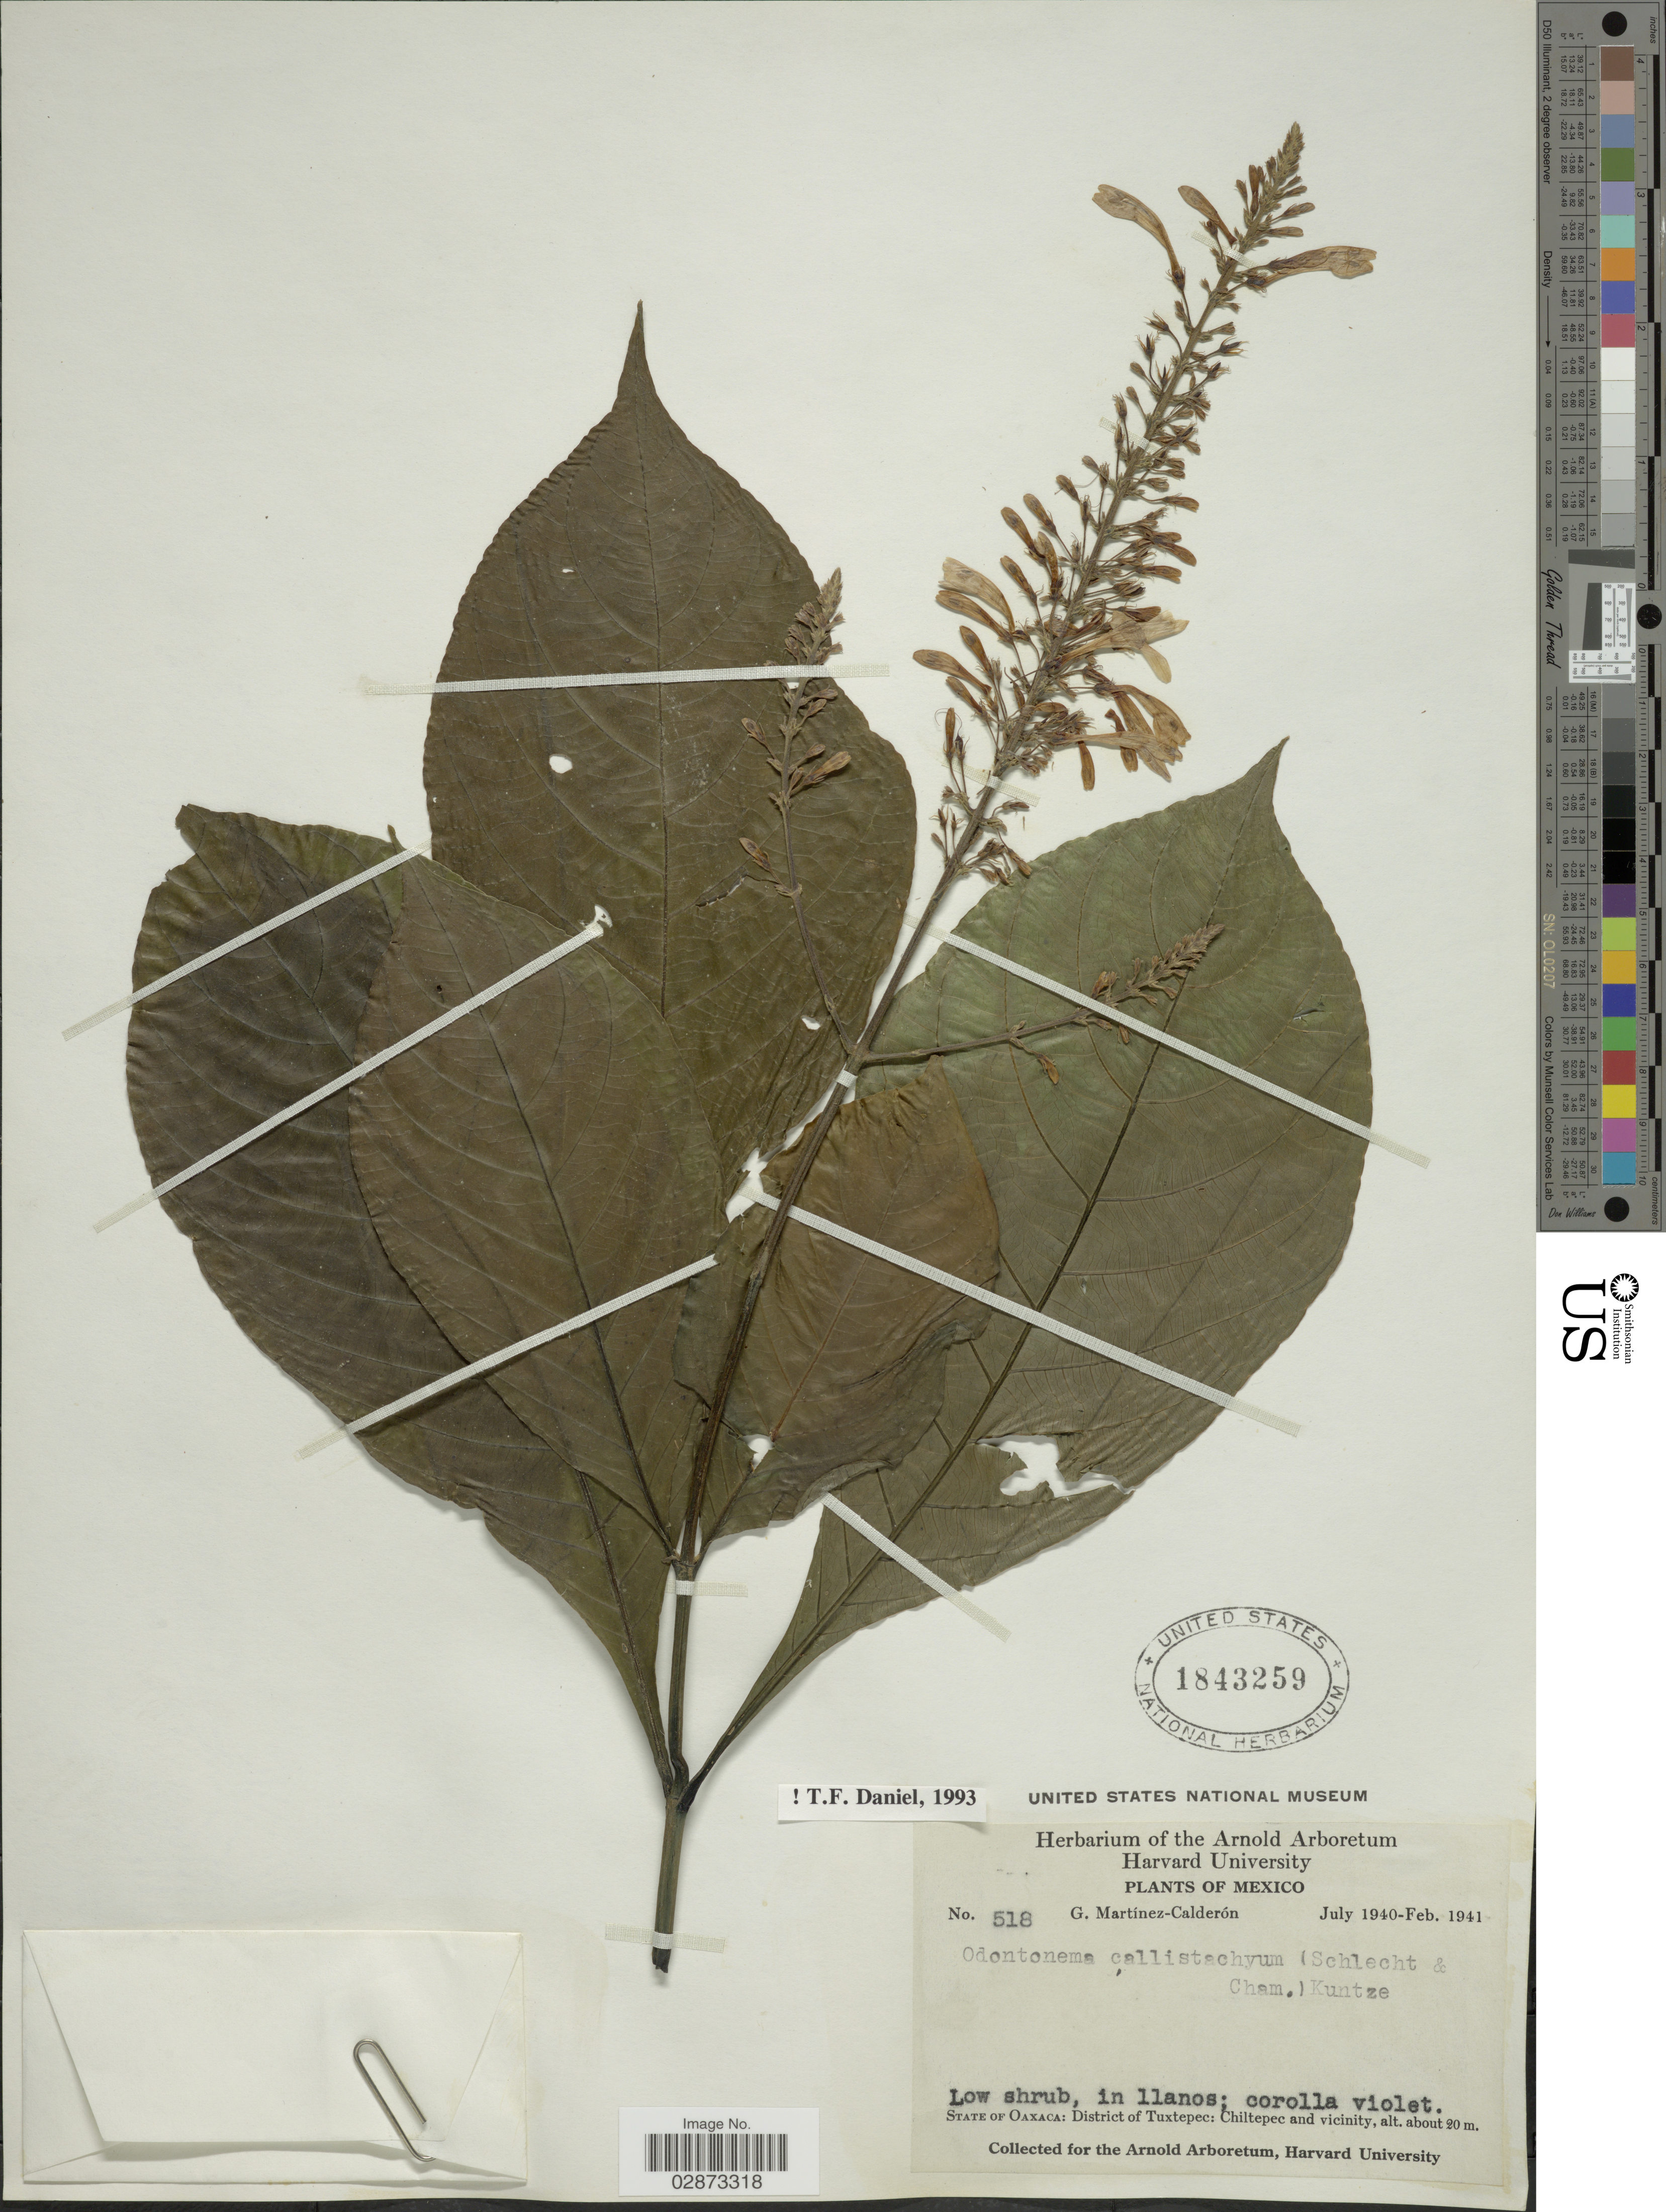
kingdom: Plantae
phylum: Tracheophyta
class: Magnoliopsida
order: Lamiales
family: Acanthaceae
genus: Odontonema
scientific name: Odontonema callistachyum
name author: (Schltdl. & Cham.) Kuntze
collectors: G. Martínez Calderón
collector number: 518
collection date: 1940-07/1941-02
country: Mexico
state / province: Oaxaca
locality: District of Tuxtepec: Chiltepec and vicinity.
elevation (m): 20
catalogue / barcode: US 1843259